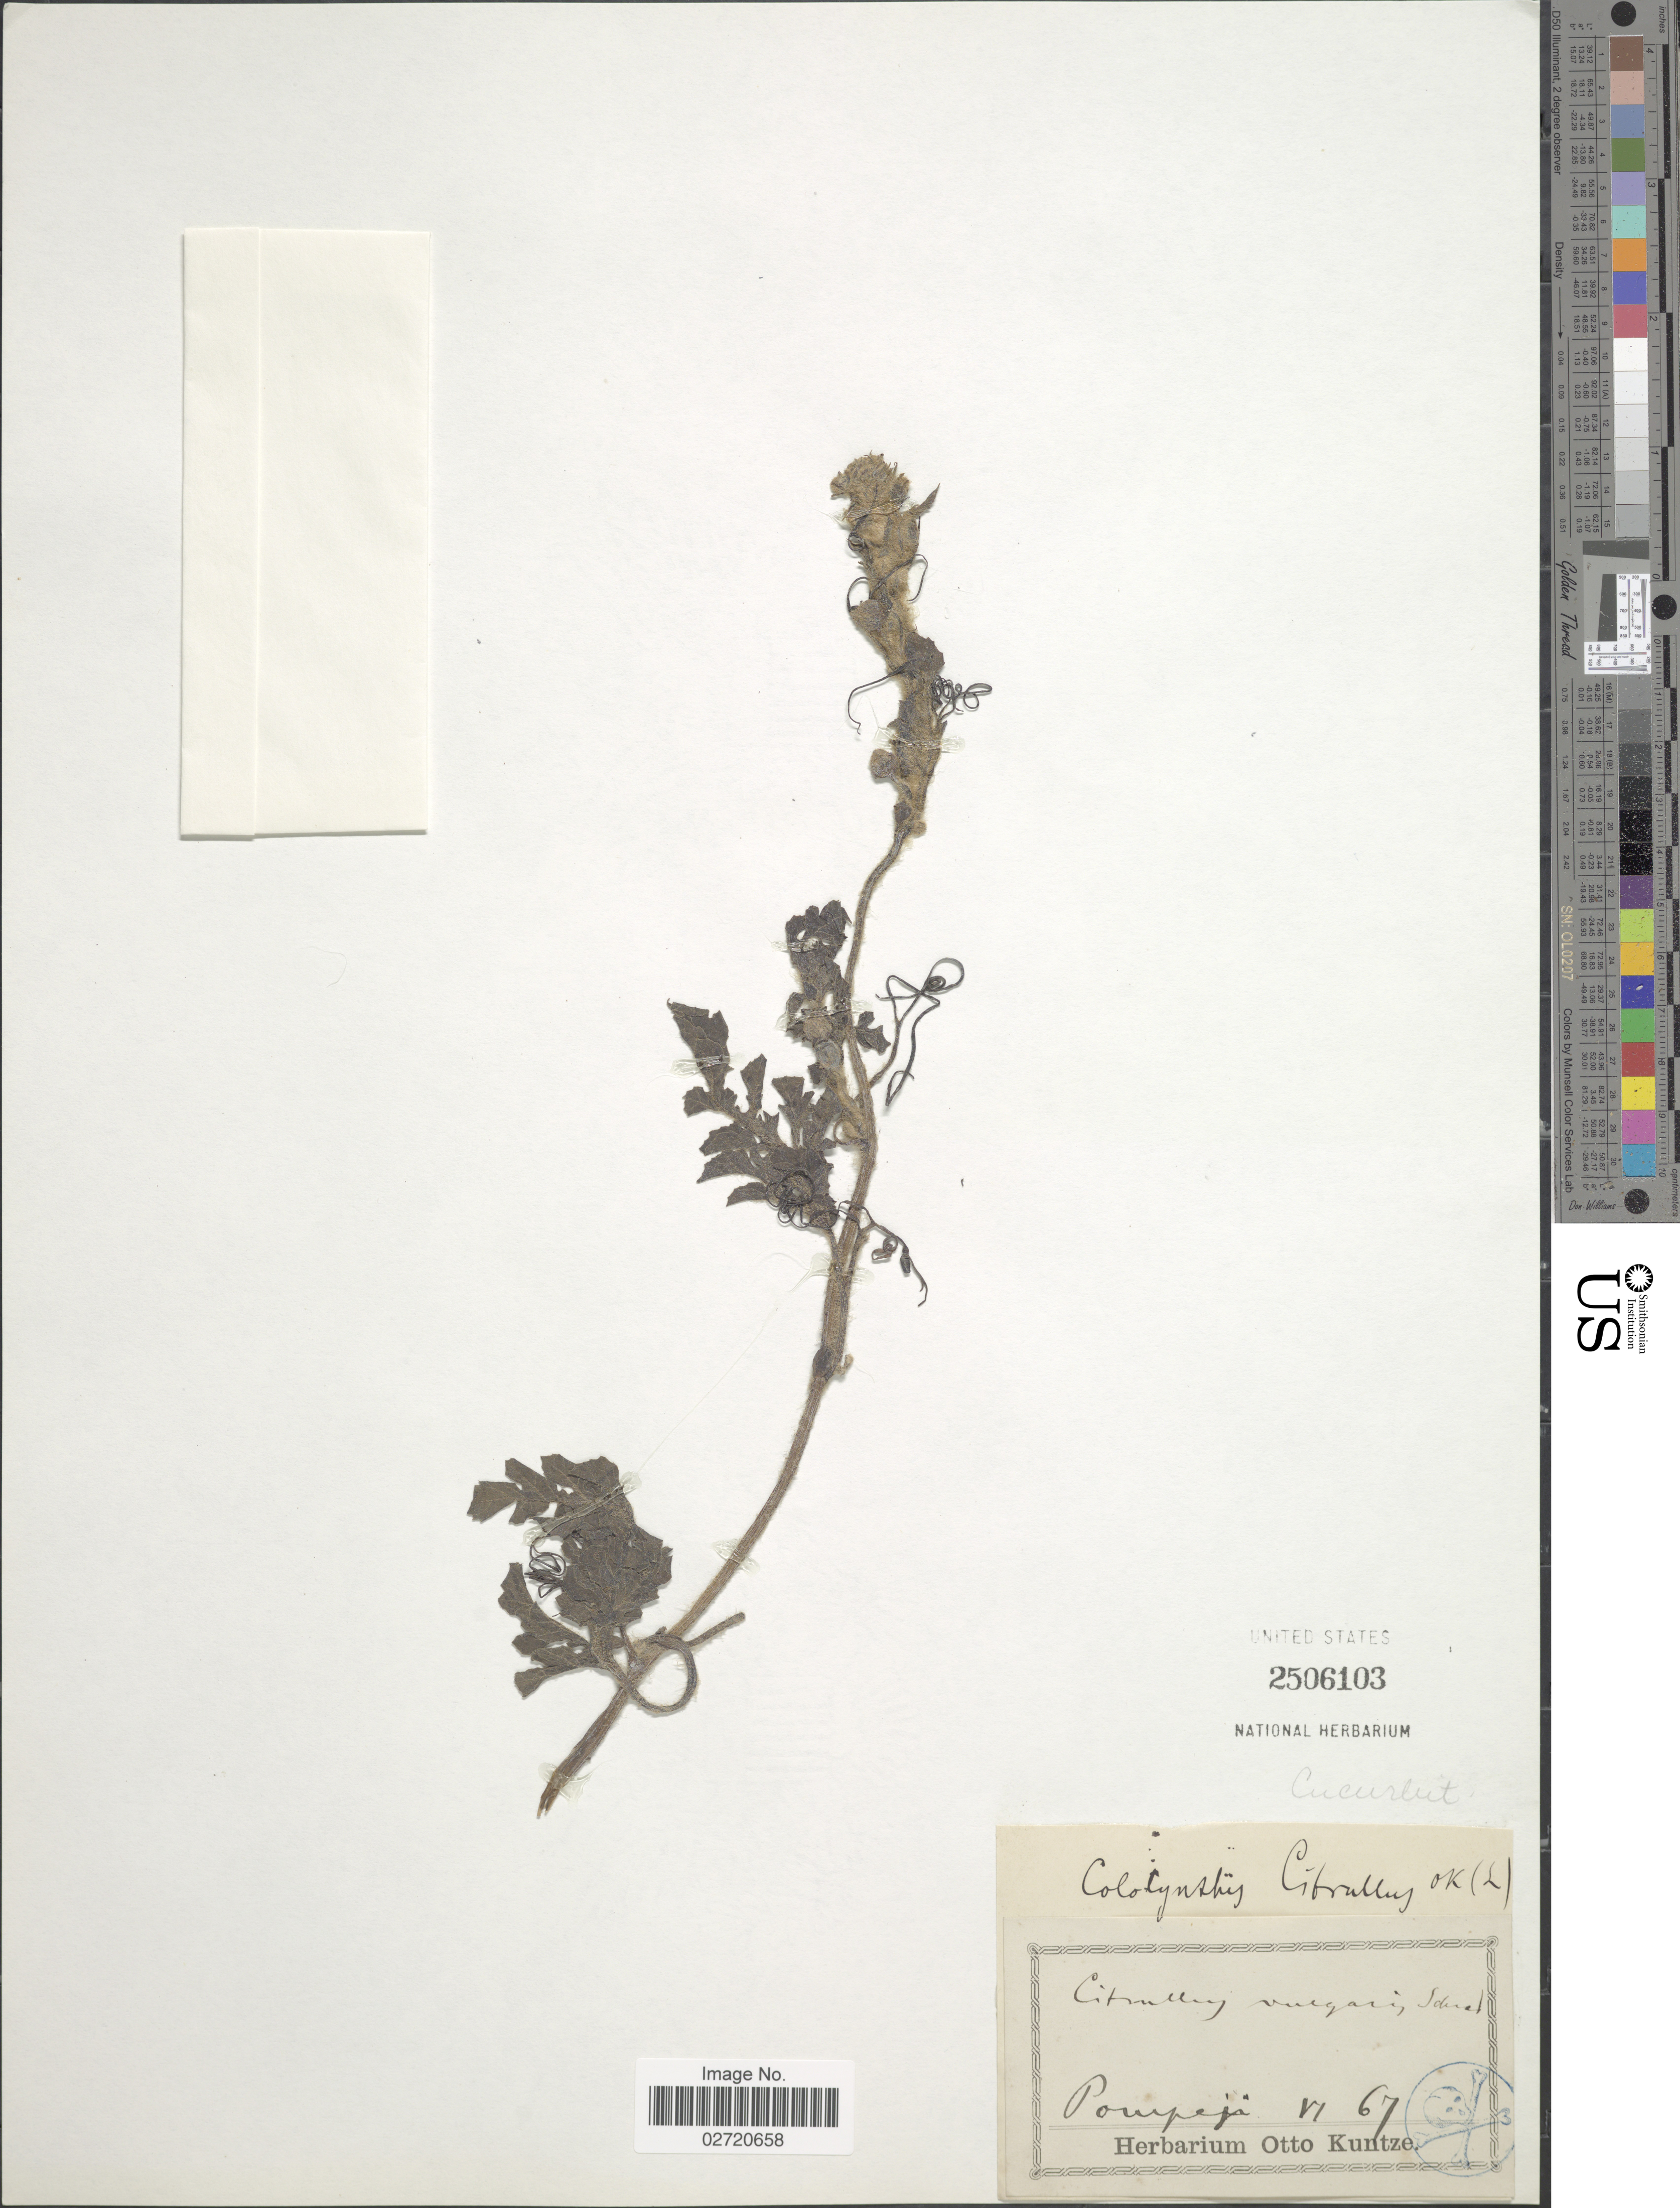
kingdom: Plantae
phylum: Tracheophyta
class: Magnoliopsida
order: Cucurbitales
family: Cucurbitaceae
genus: Citrullus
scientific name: Citrullus vulgaris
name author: Schrad.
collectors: ex herb. Otto Kuntze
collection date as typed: Transcribed d/m/y: /6/67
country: Italy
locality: Pompeii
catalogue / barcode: US 2506103